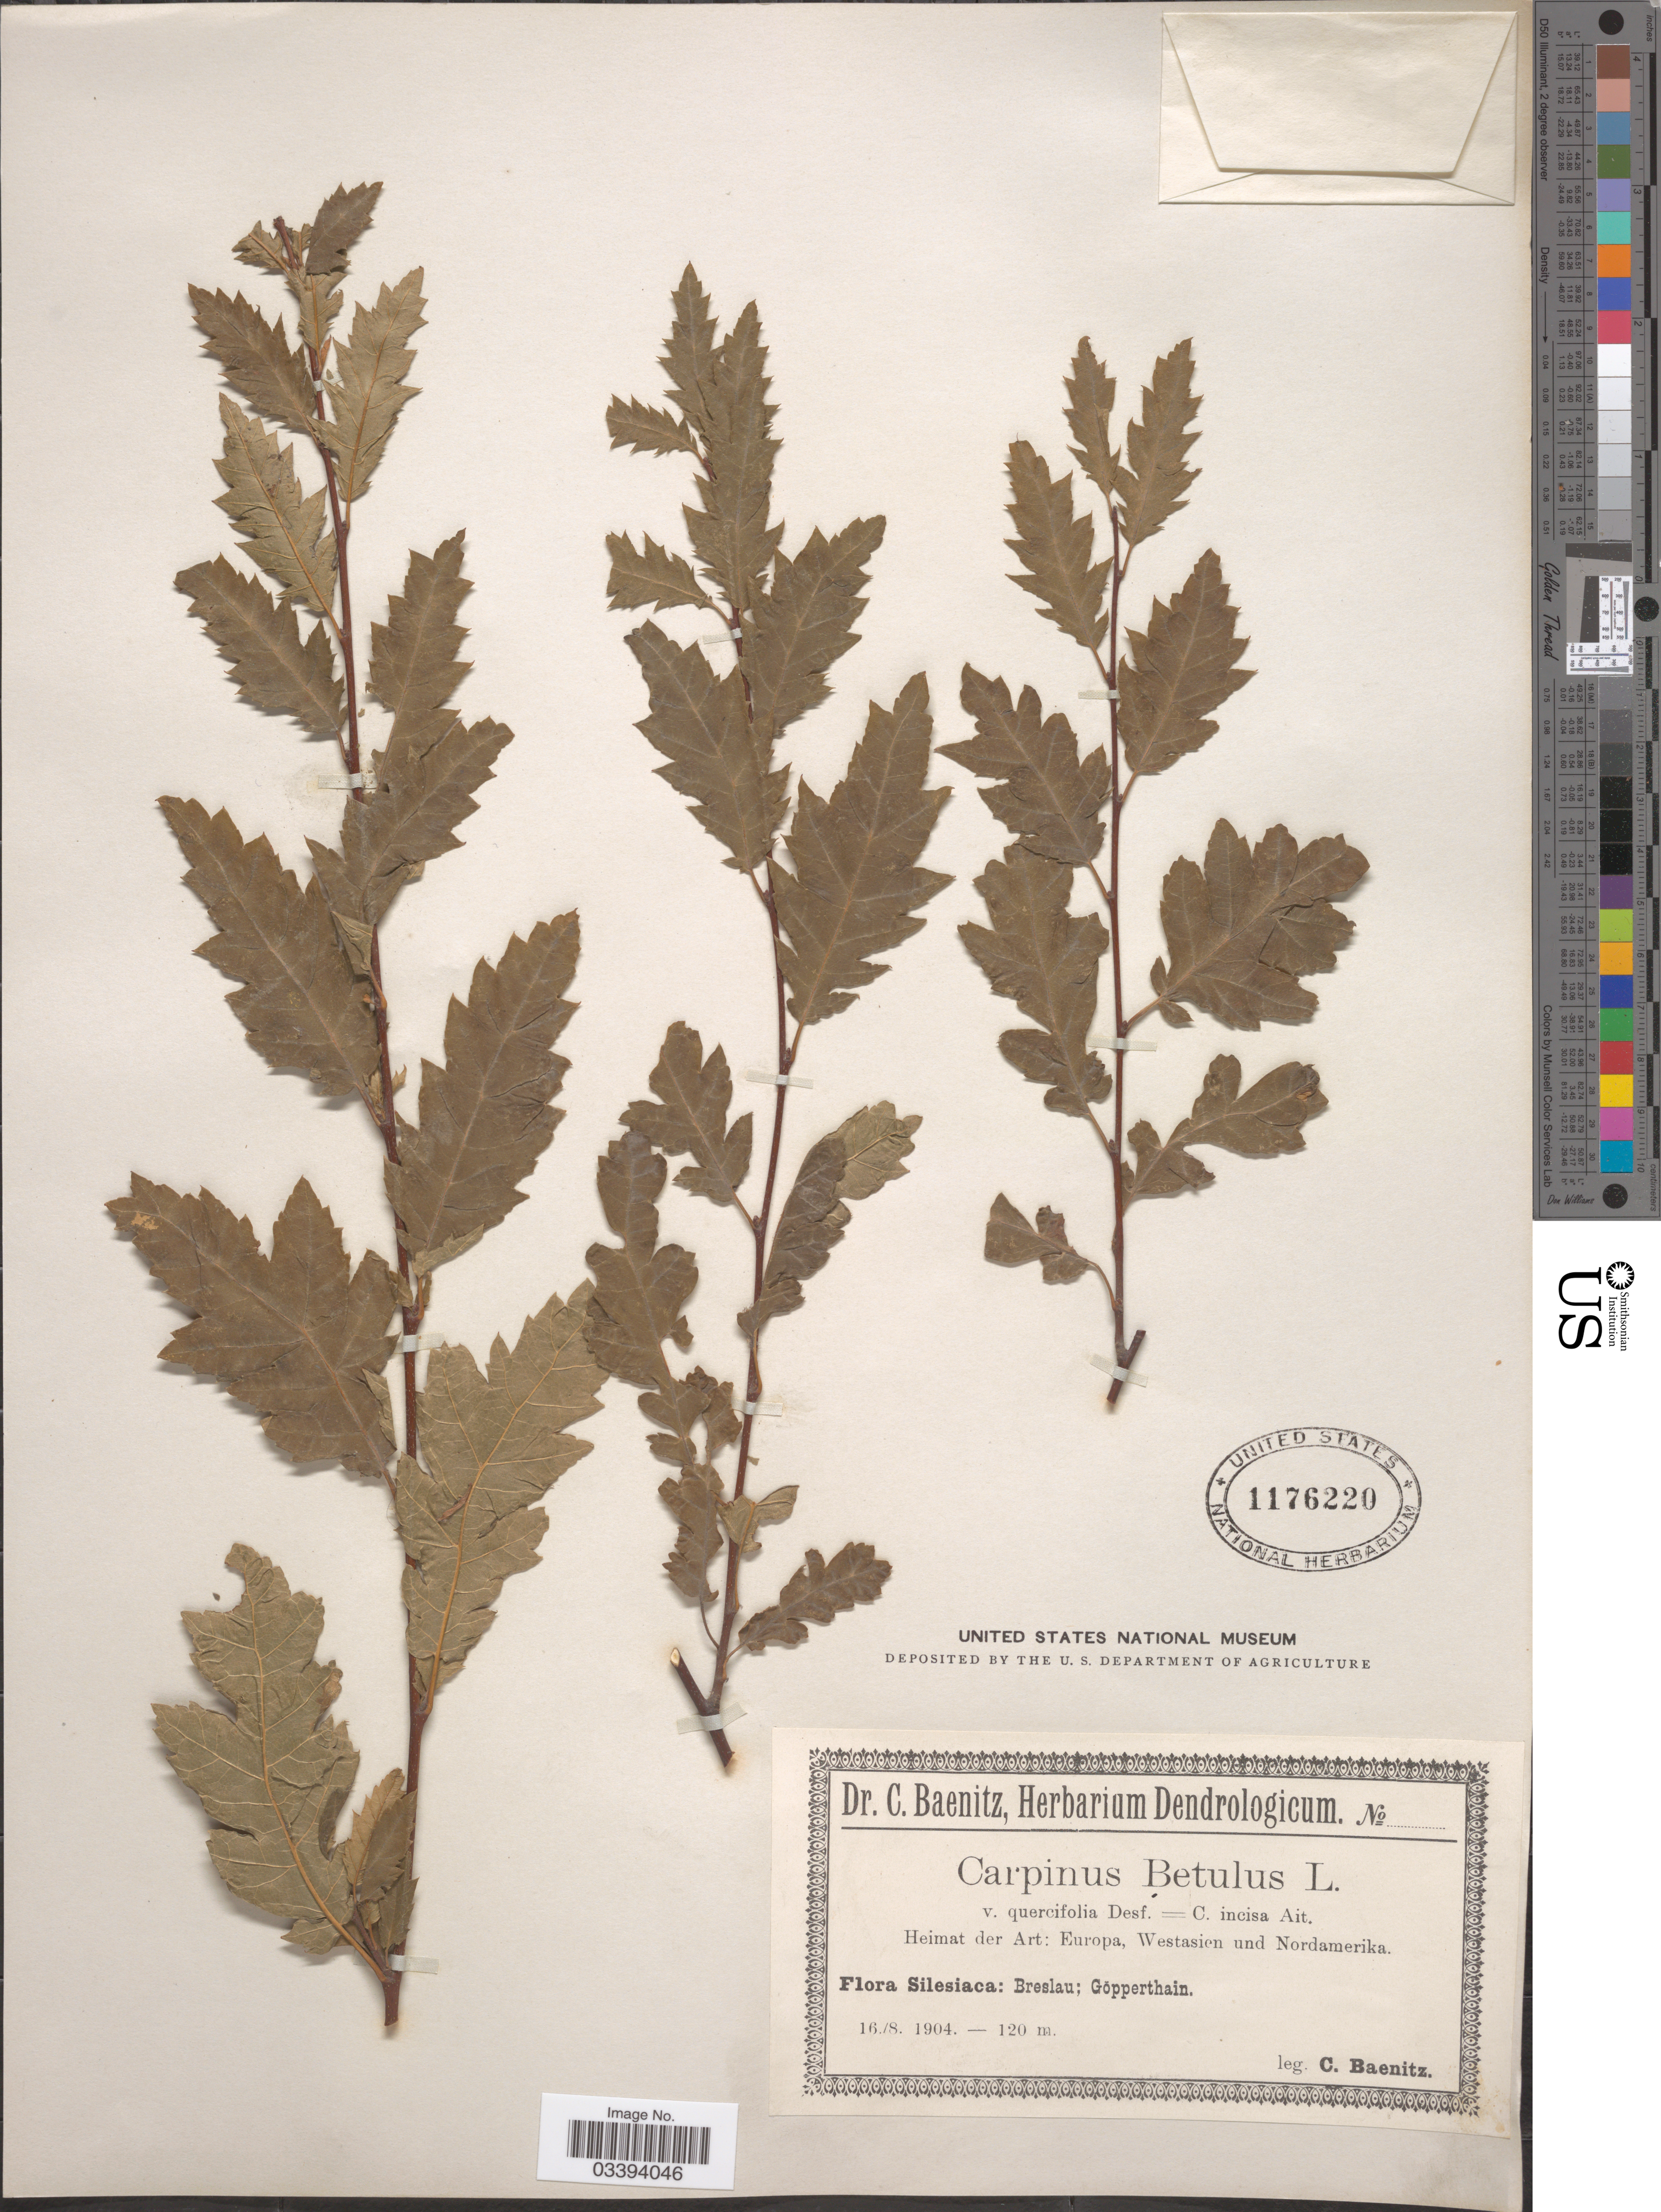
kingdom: Plantae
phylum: Tracheophyta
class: Magnoliopsida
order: Fagales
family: Betulaceae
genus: Carpinus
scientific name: Carpinus betulus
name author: L.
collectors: C. G. Baenitz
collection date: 1904-08-16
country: Poland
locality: Silesiaca: Breslau; Göpperthain.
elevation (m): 120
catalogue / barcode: US 1176220